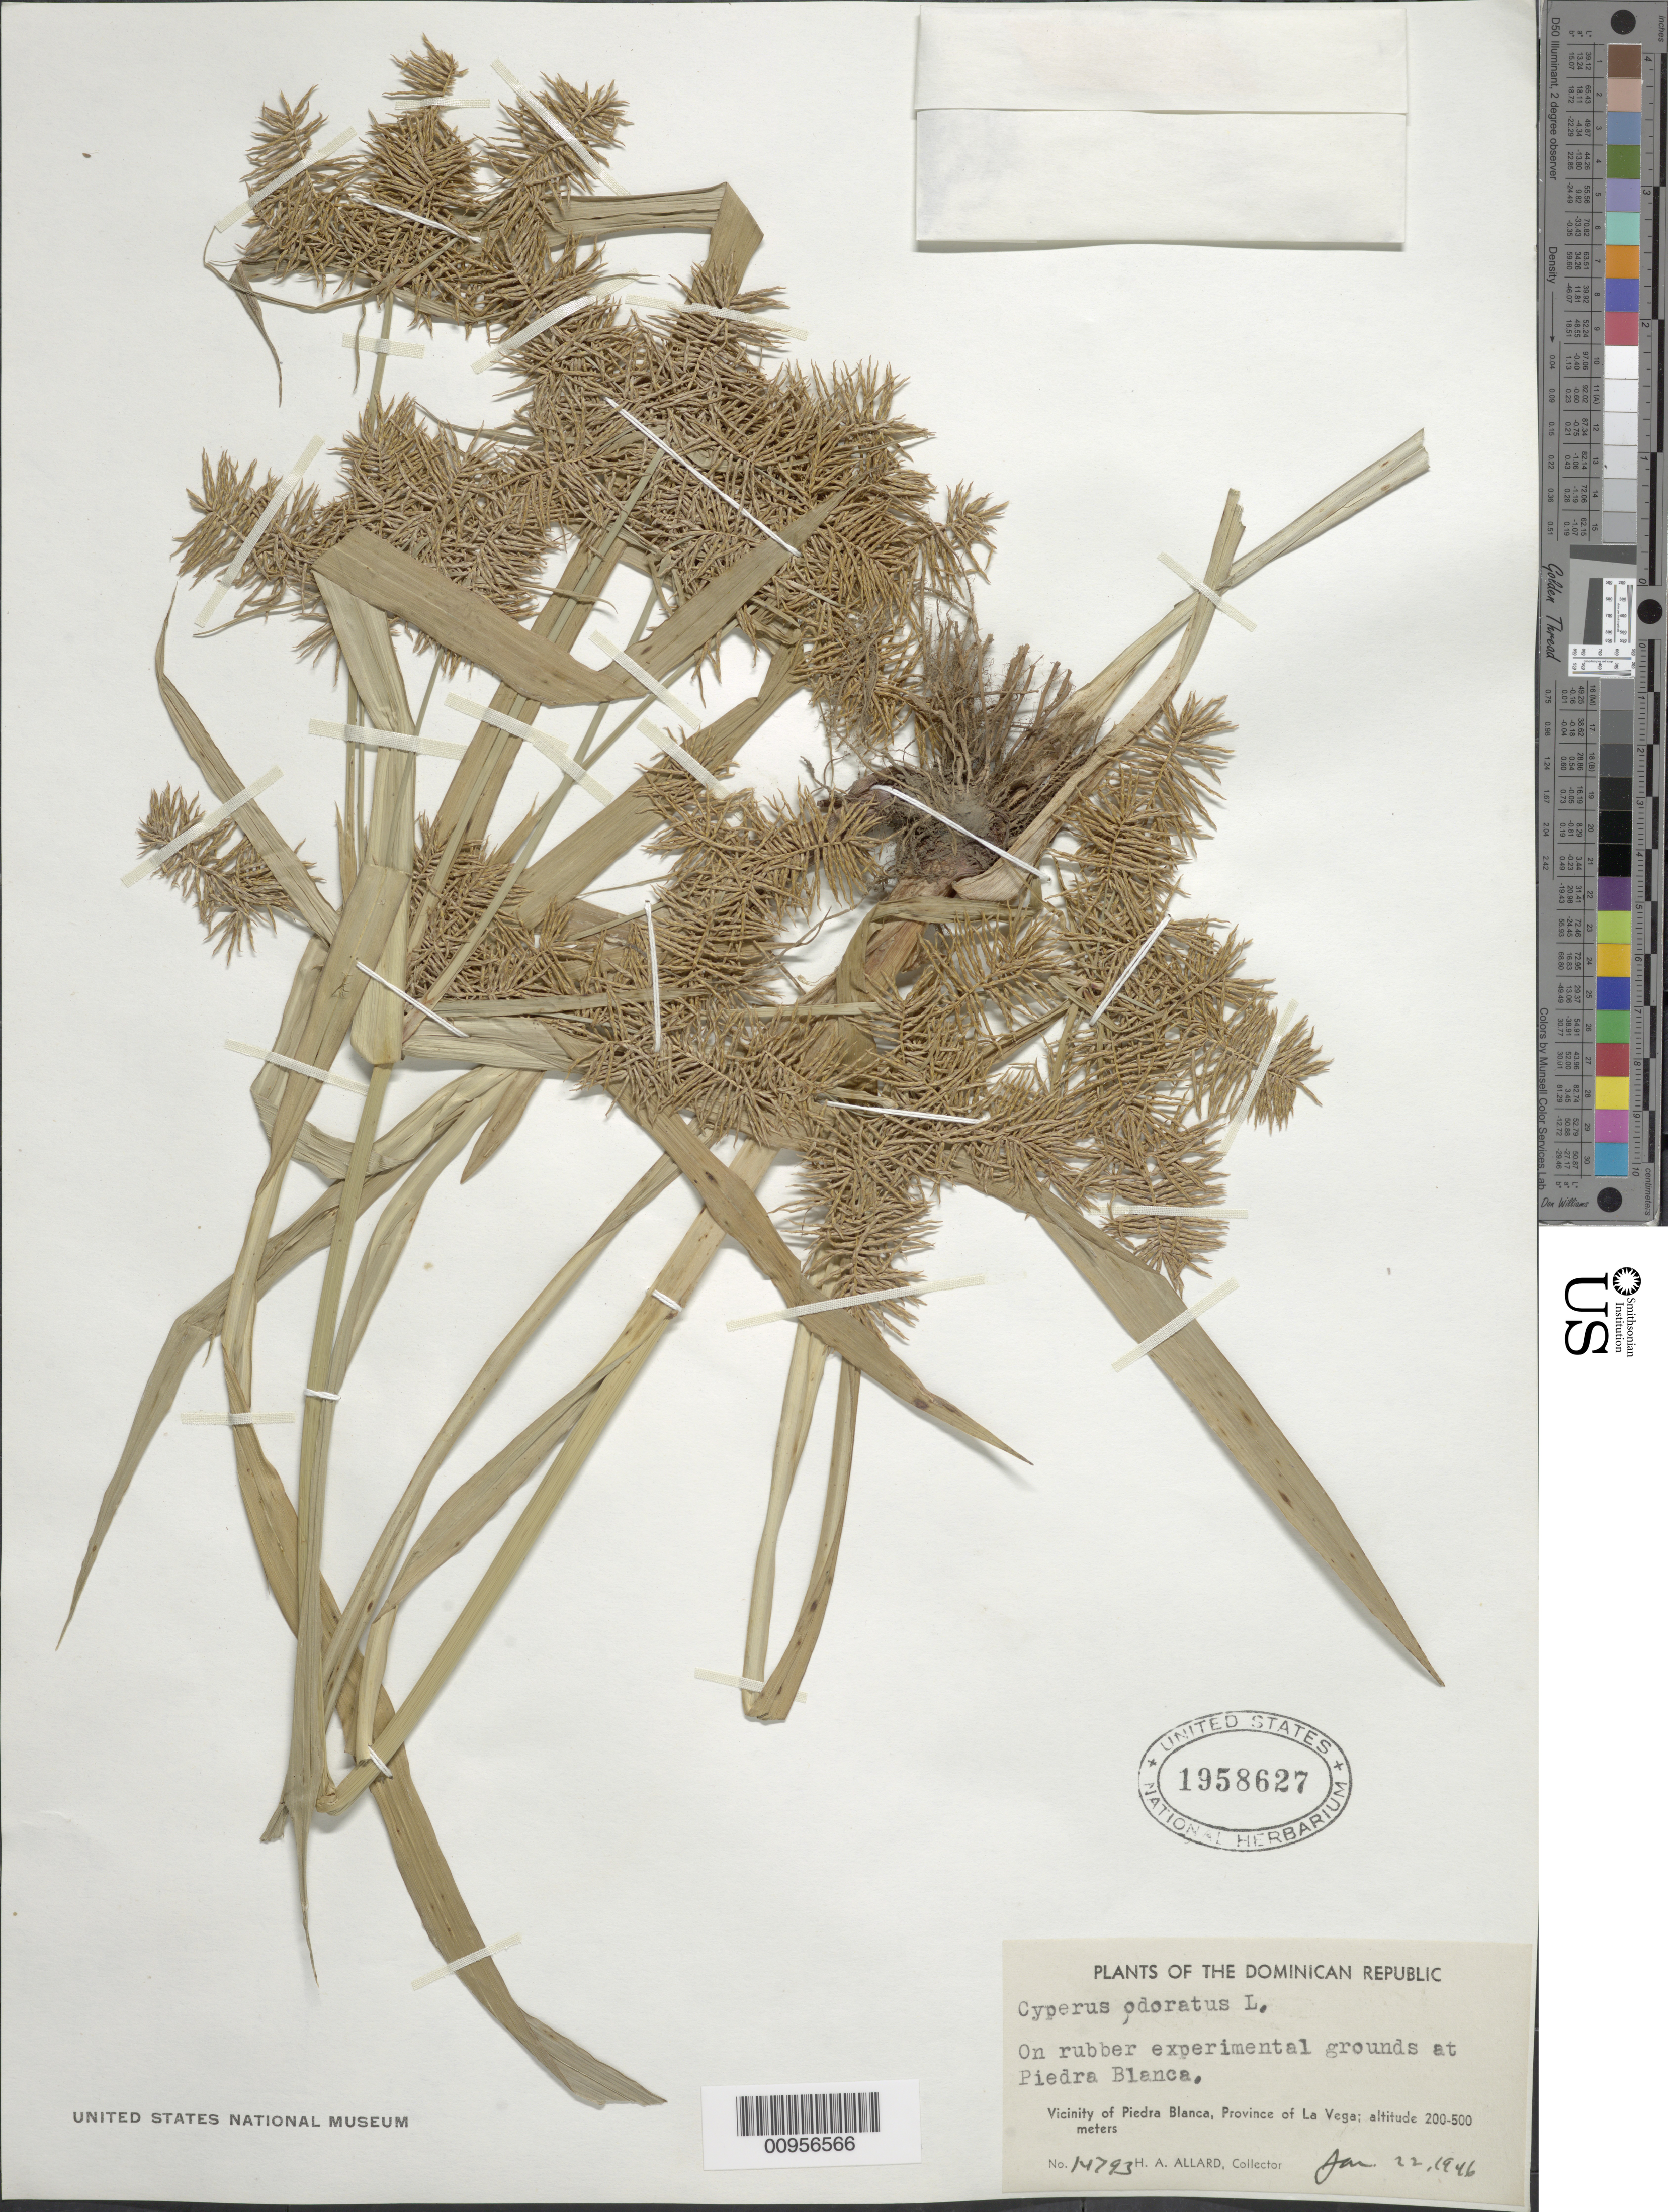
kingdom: Plantae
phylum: Tracheophyta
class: Liliopsida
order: Poales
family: Cyperaceae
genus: Cyperus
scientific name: Cyperus odoratus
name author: L.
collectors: H. A. Allard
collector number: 14793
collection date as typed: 22 Jan 1946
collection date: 1946-01-22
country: Dominican Republic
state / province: La Vega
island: Hispaniola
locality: Vicinity of Piedra Blanca, on rubber experimental grounds at Piedra Blanca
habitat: On rubber experimental grounds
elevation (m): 200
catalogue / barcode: US 1958627